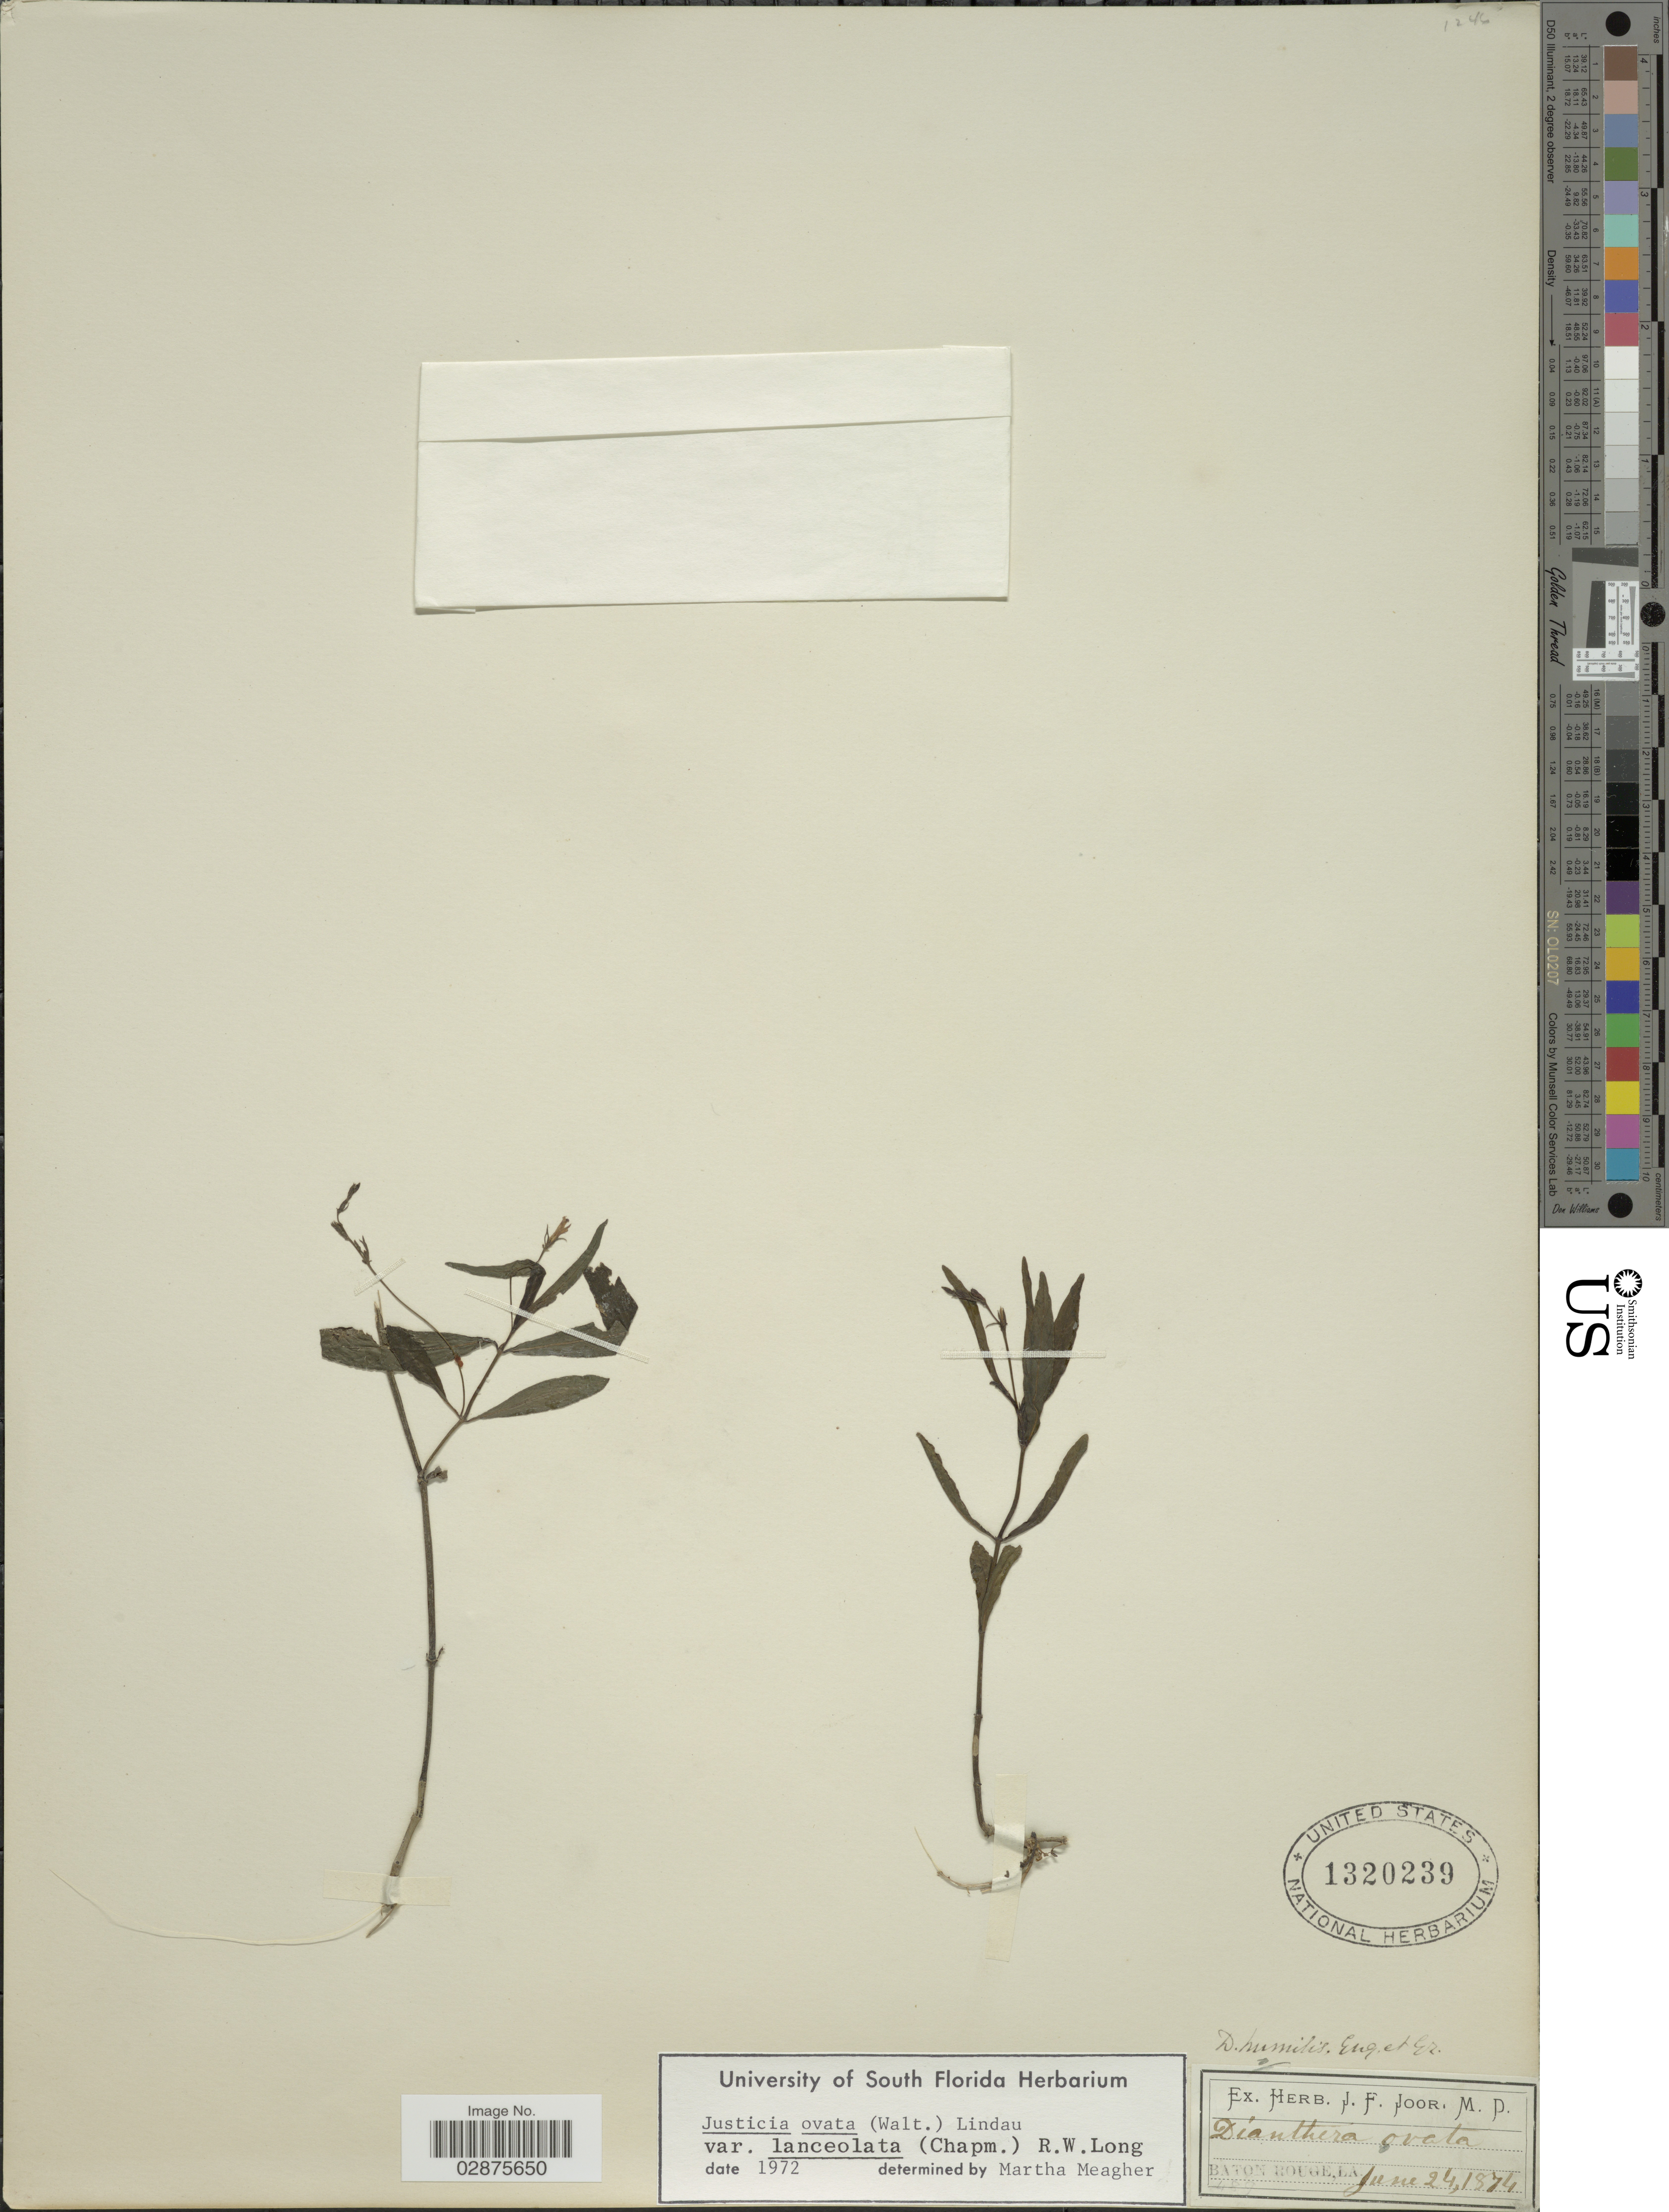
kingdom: Plantae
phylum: Tracheophyta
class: Magnoliopsida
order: Lamiales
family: Acanthaceae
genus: Justicia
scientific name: Justicia lanceolata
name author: (Chapm.) Small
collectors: ex herb. J.F. Joor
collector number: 489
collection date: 1874-06-24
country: United States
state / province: Louisiana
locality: Baton Rouge.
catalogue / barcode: US 1320239